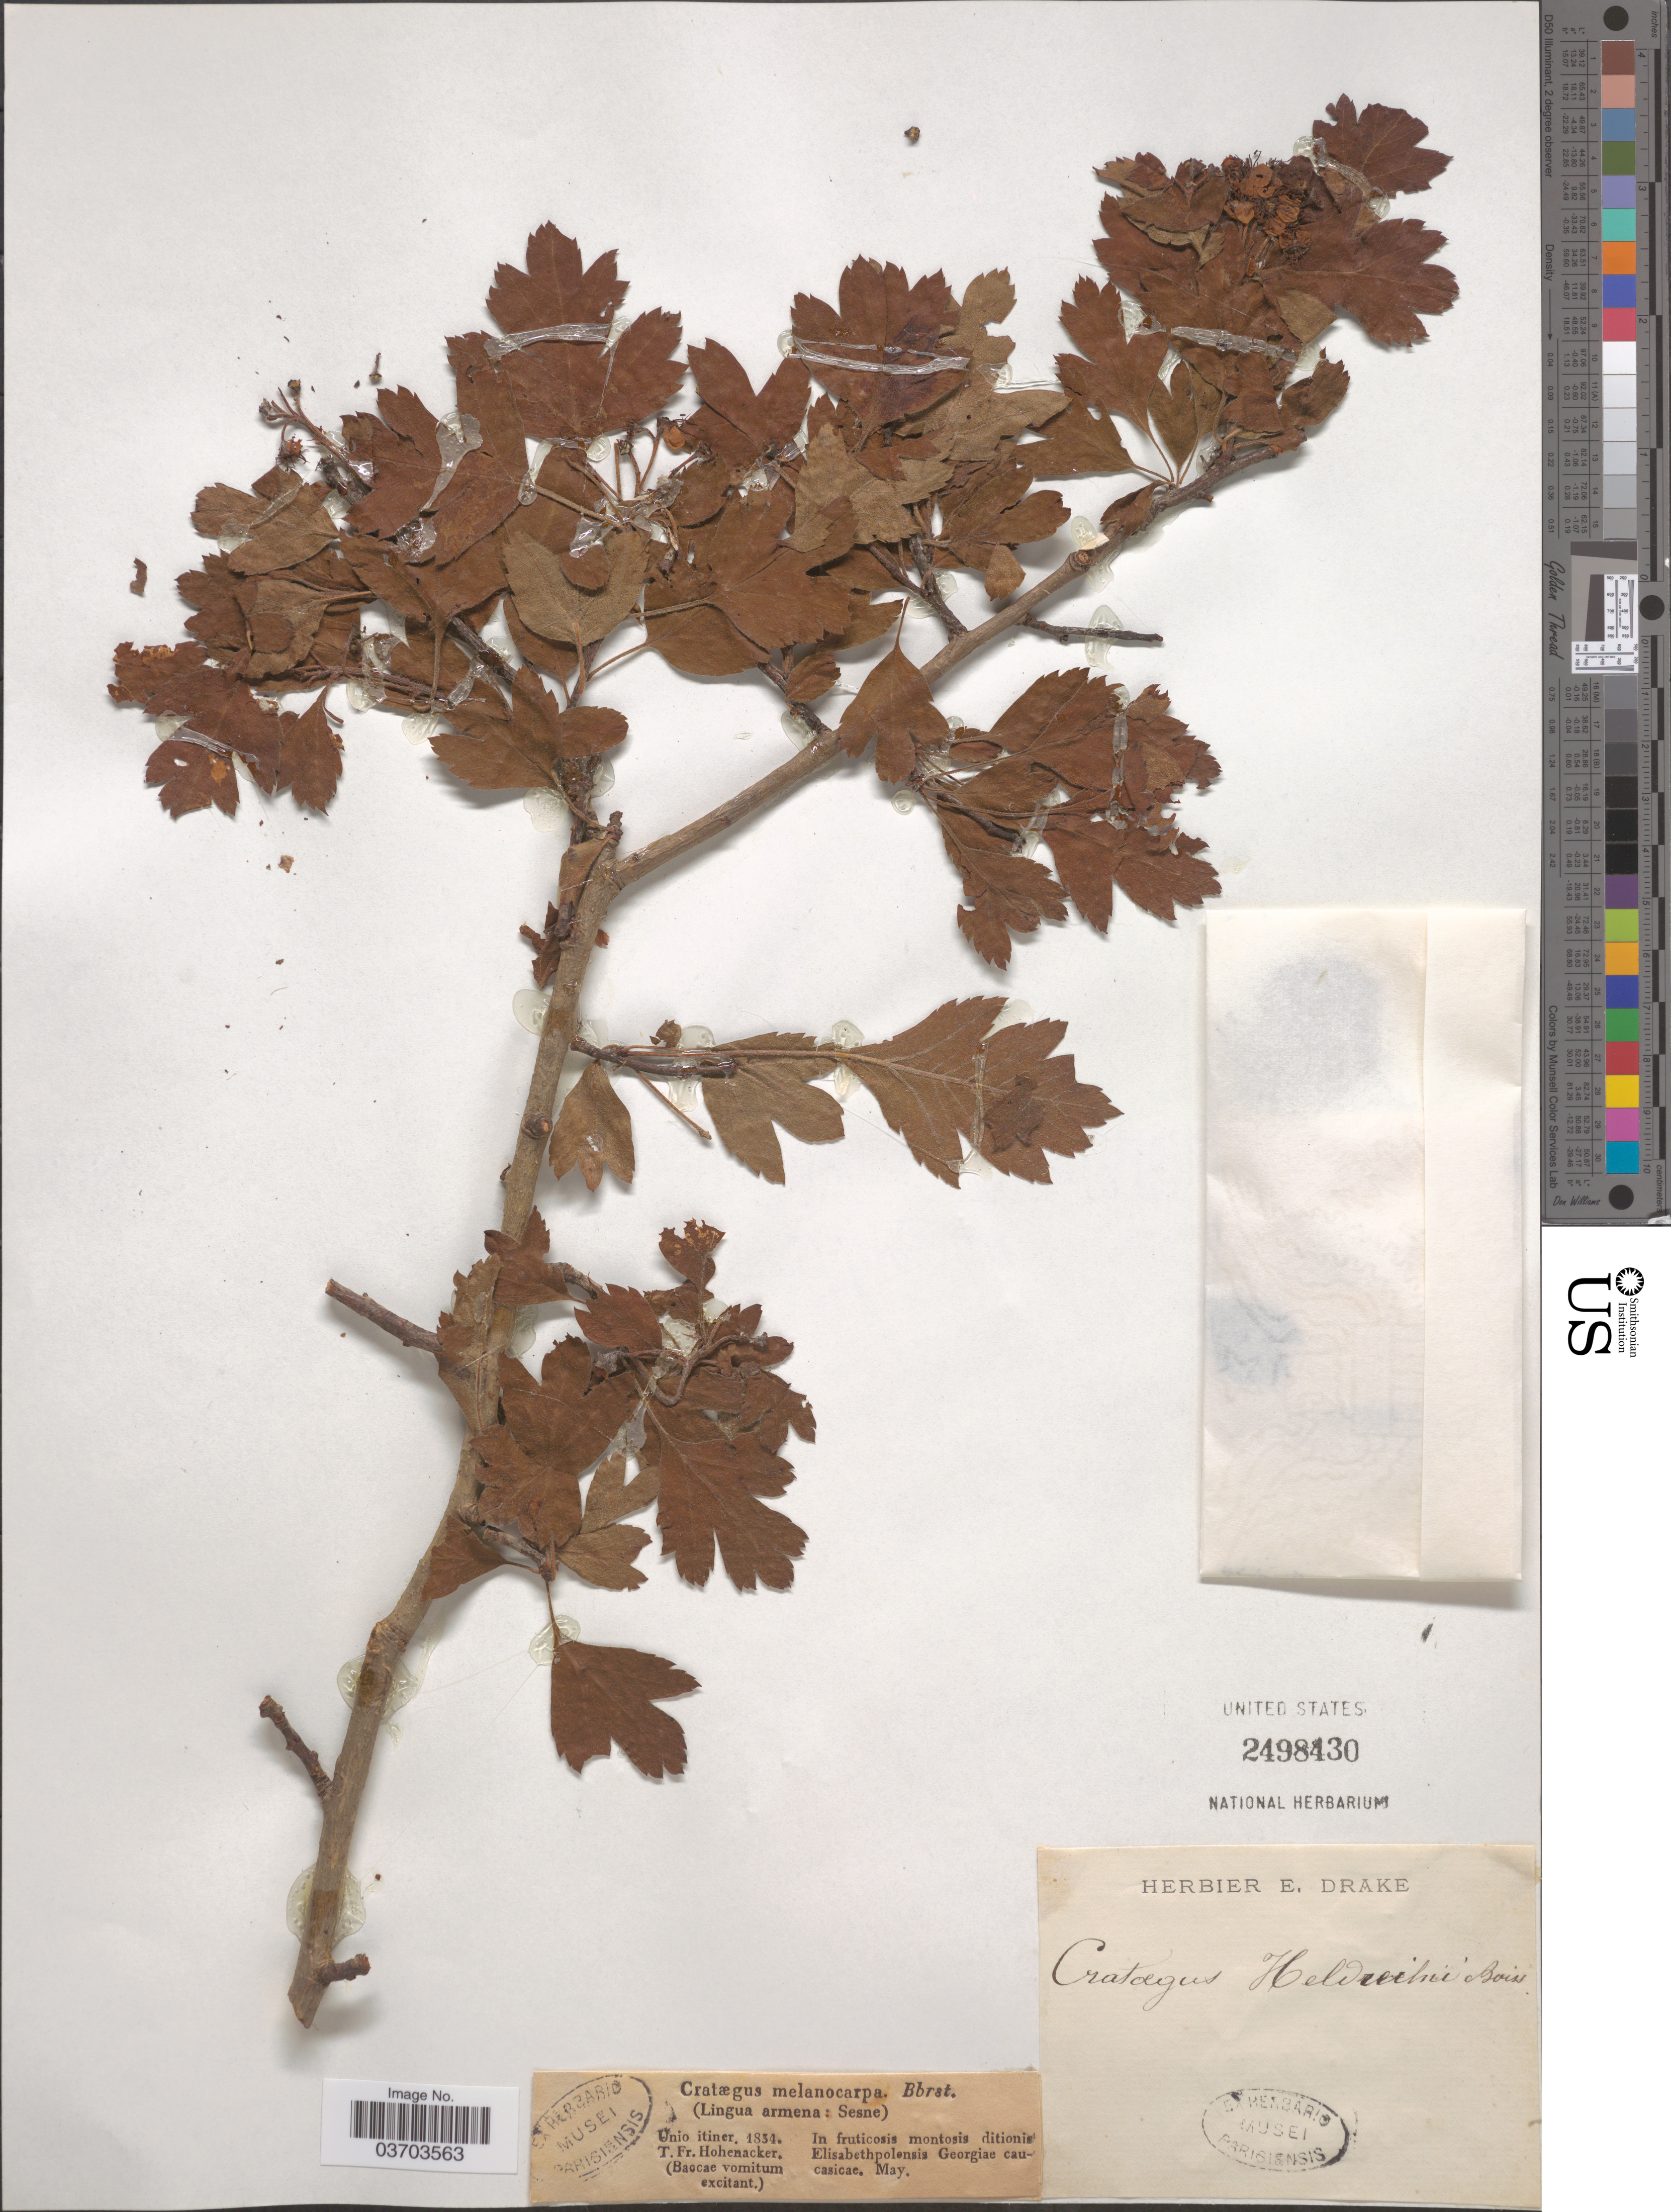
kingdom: Plantae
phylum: Tracheophyta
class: Magnoliopsida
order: Rosales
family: Rosaceae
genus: Crataegus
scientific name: Crataegus pentagyna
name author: (Willd. ex) Waldst. & Kit.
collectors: T. Hohenacker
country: Georgia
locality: In fruticosis montosis ditionis Elisabethpolensis Georgiae caucasicae.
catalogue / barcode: US 2498430